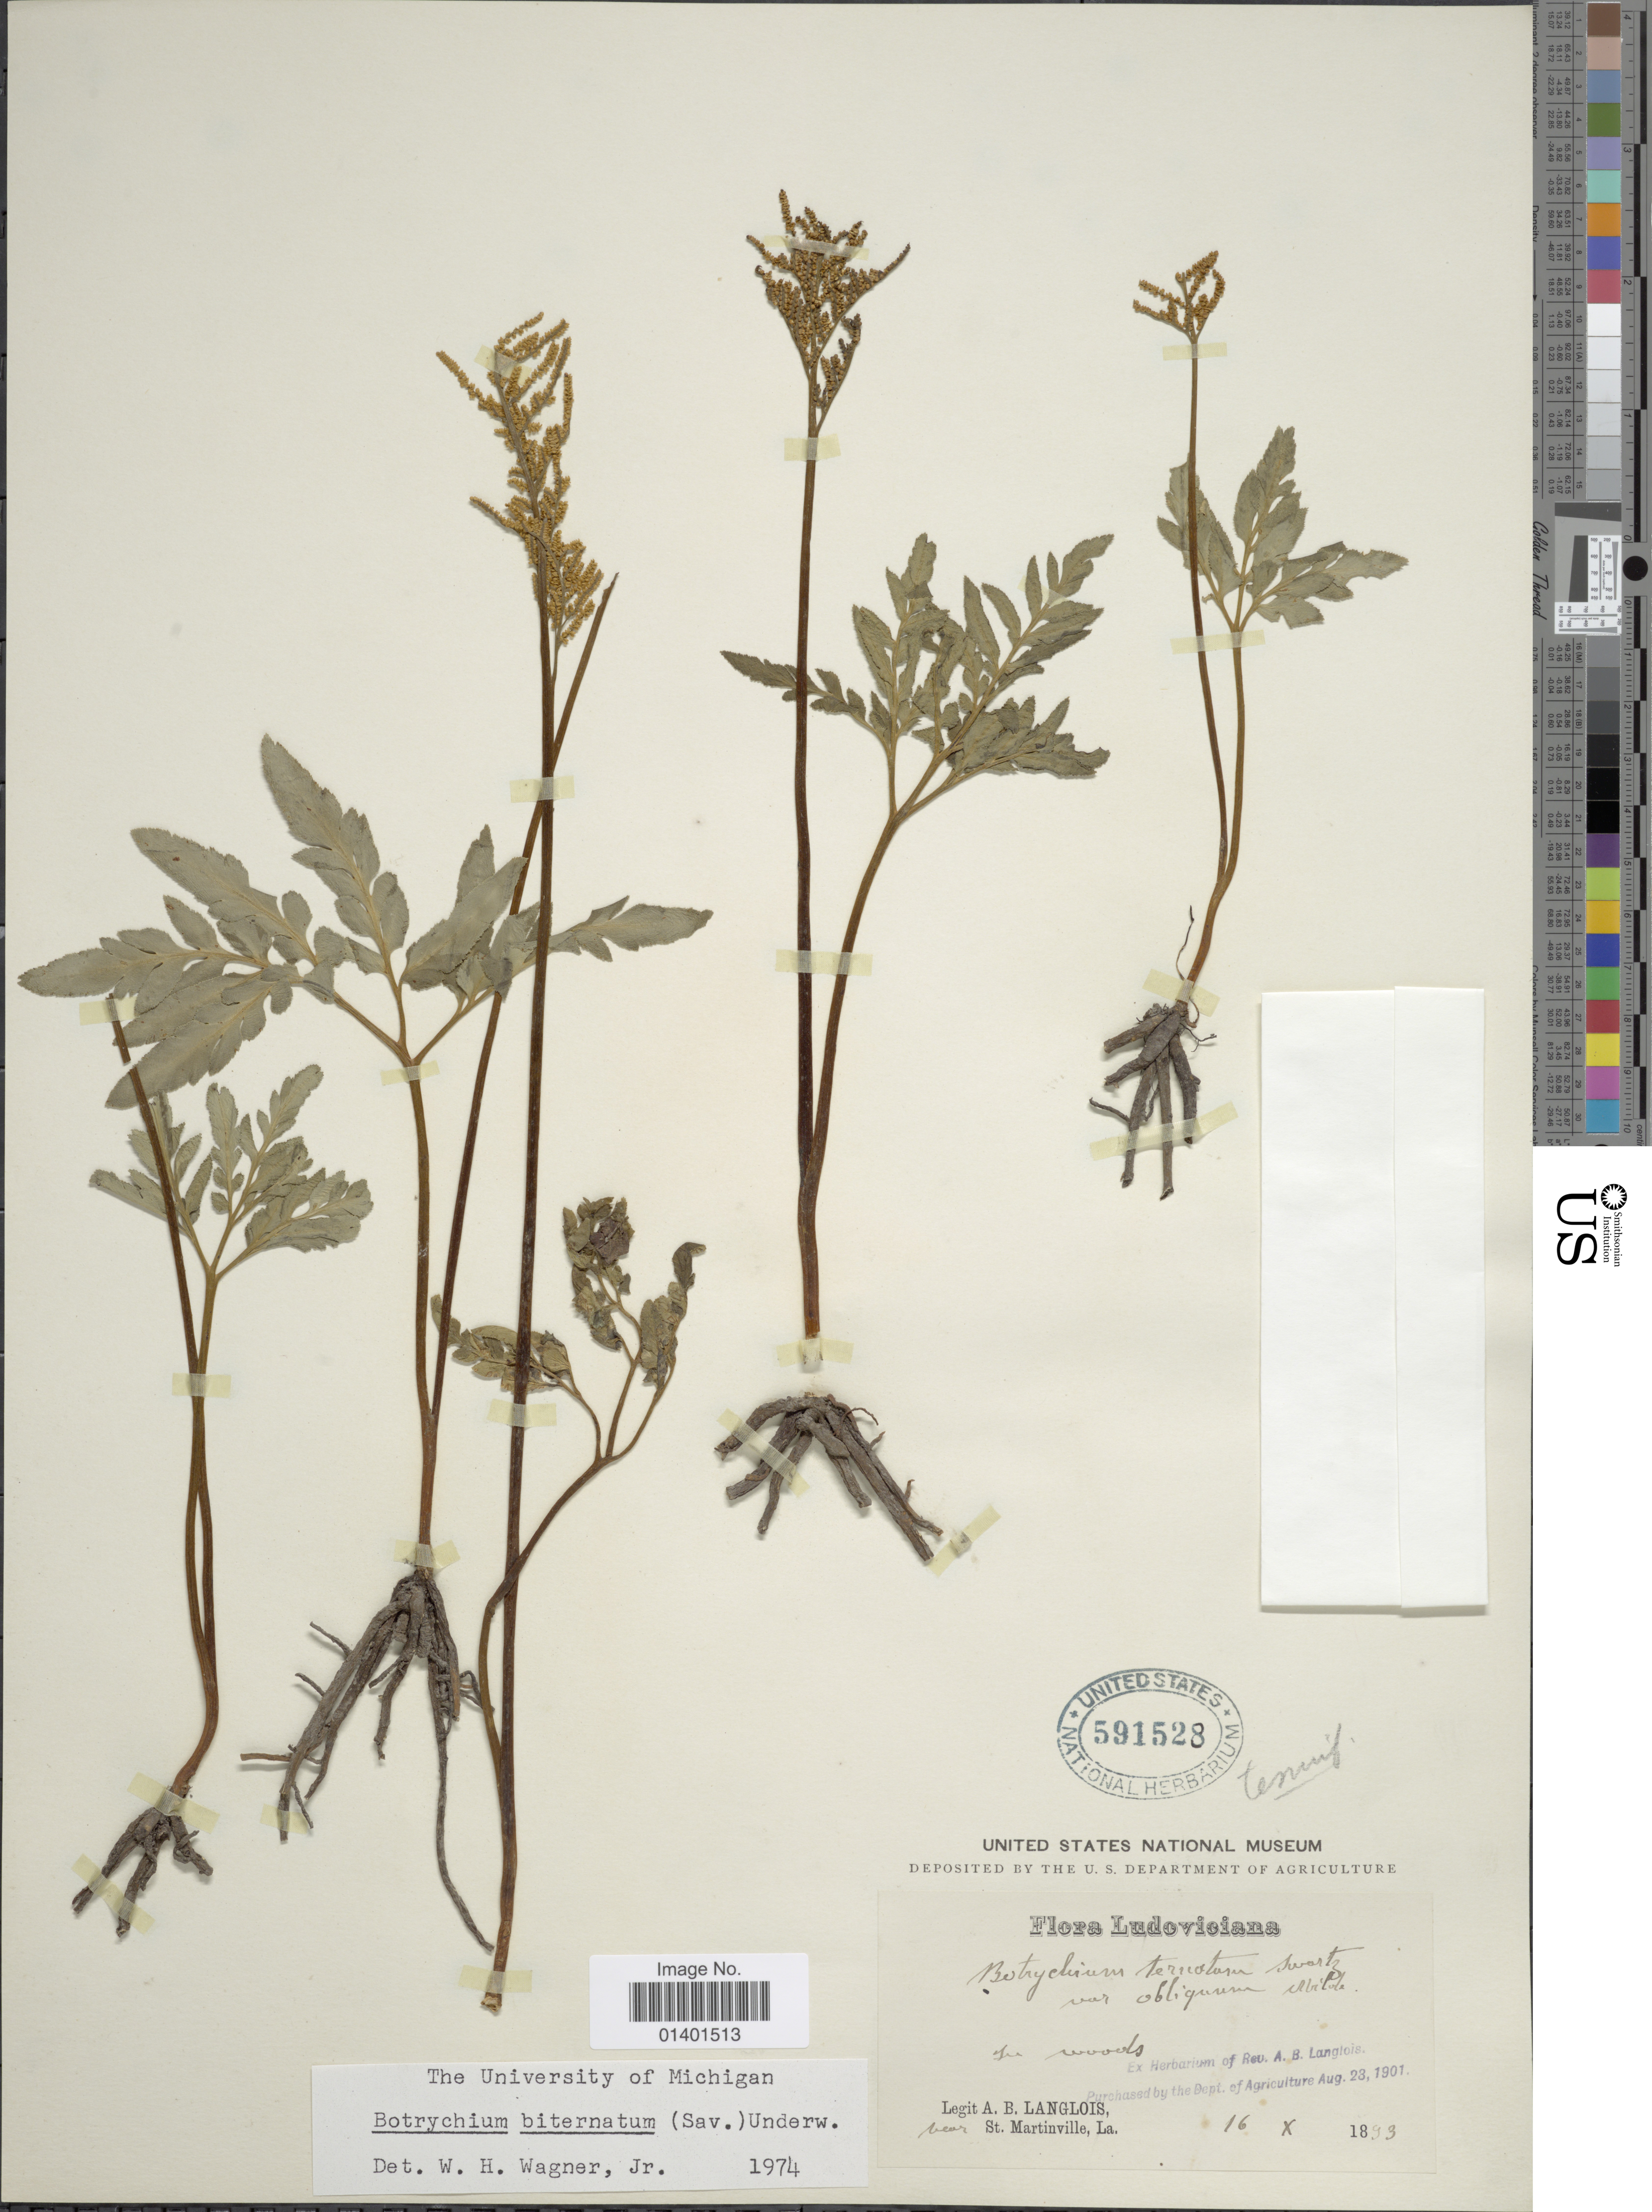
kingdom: Plantae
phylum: Tracheophyta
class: Polypodiopsida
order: Ophioglossales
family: Ophioglossaceae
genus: Botrychium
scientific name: Botrychium biternatum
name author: (Sav.) Underw.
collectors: A. Langlois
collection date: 1893-10-16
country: United States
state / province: Louisiana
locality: Ludoviciana, St. Martinville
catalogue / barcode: US 591528